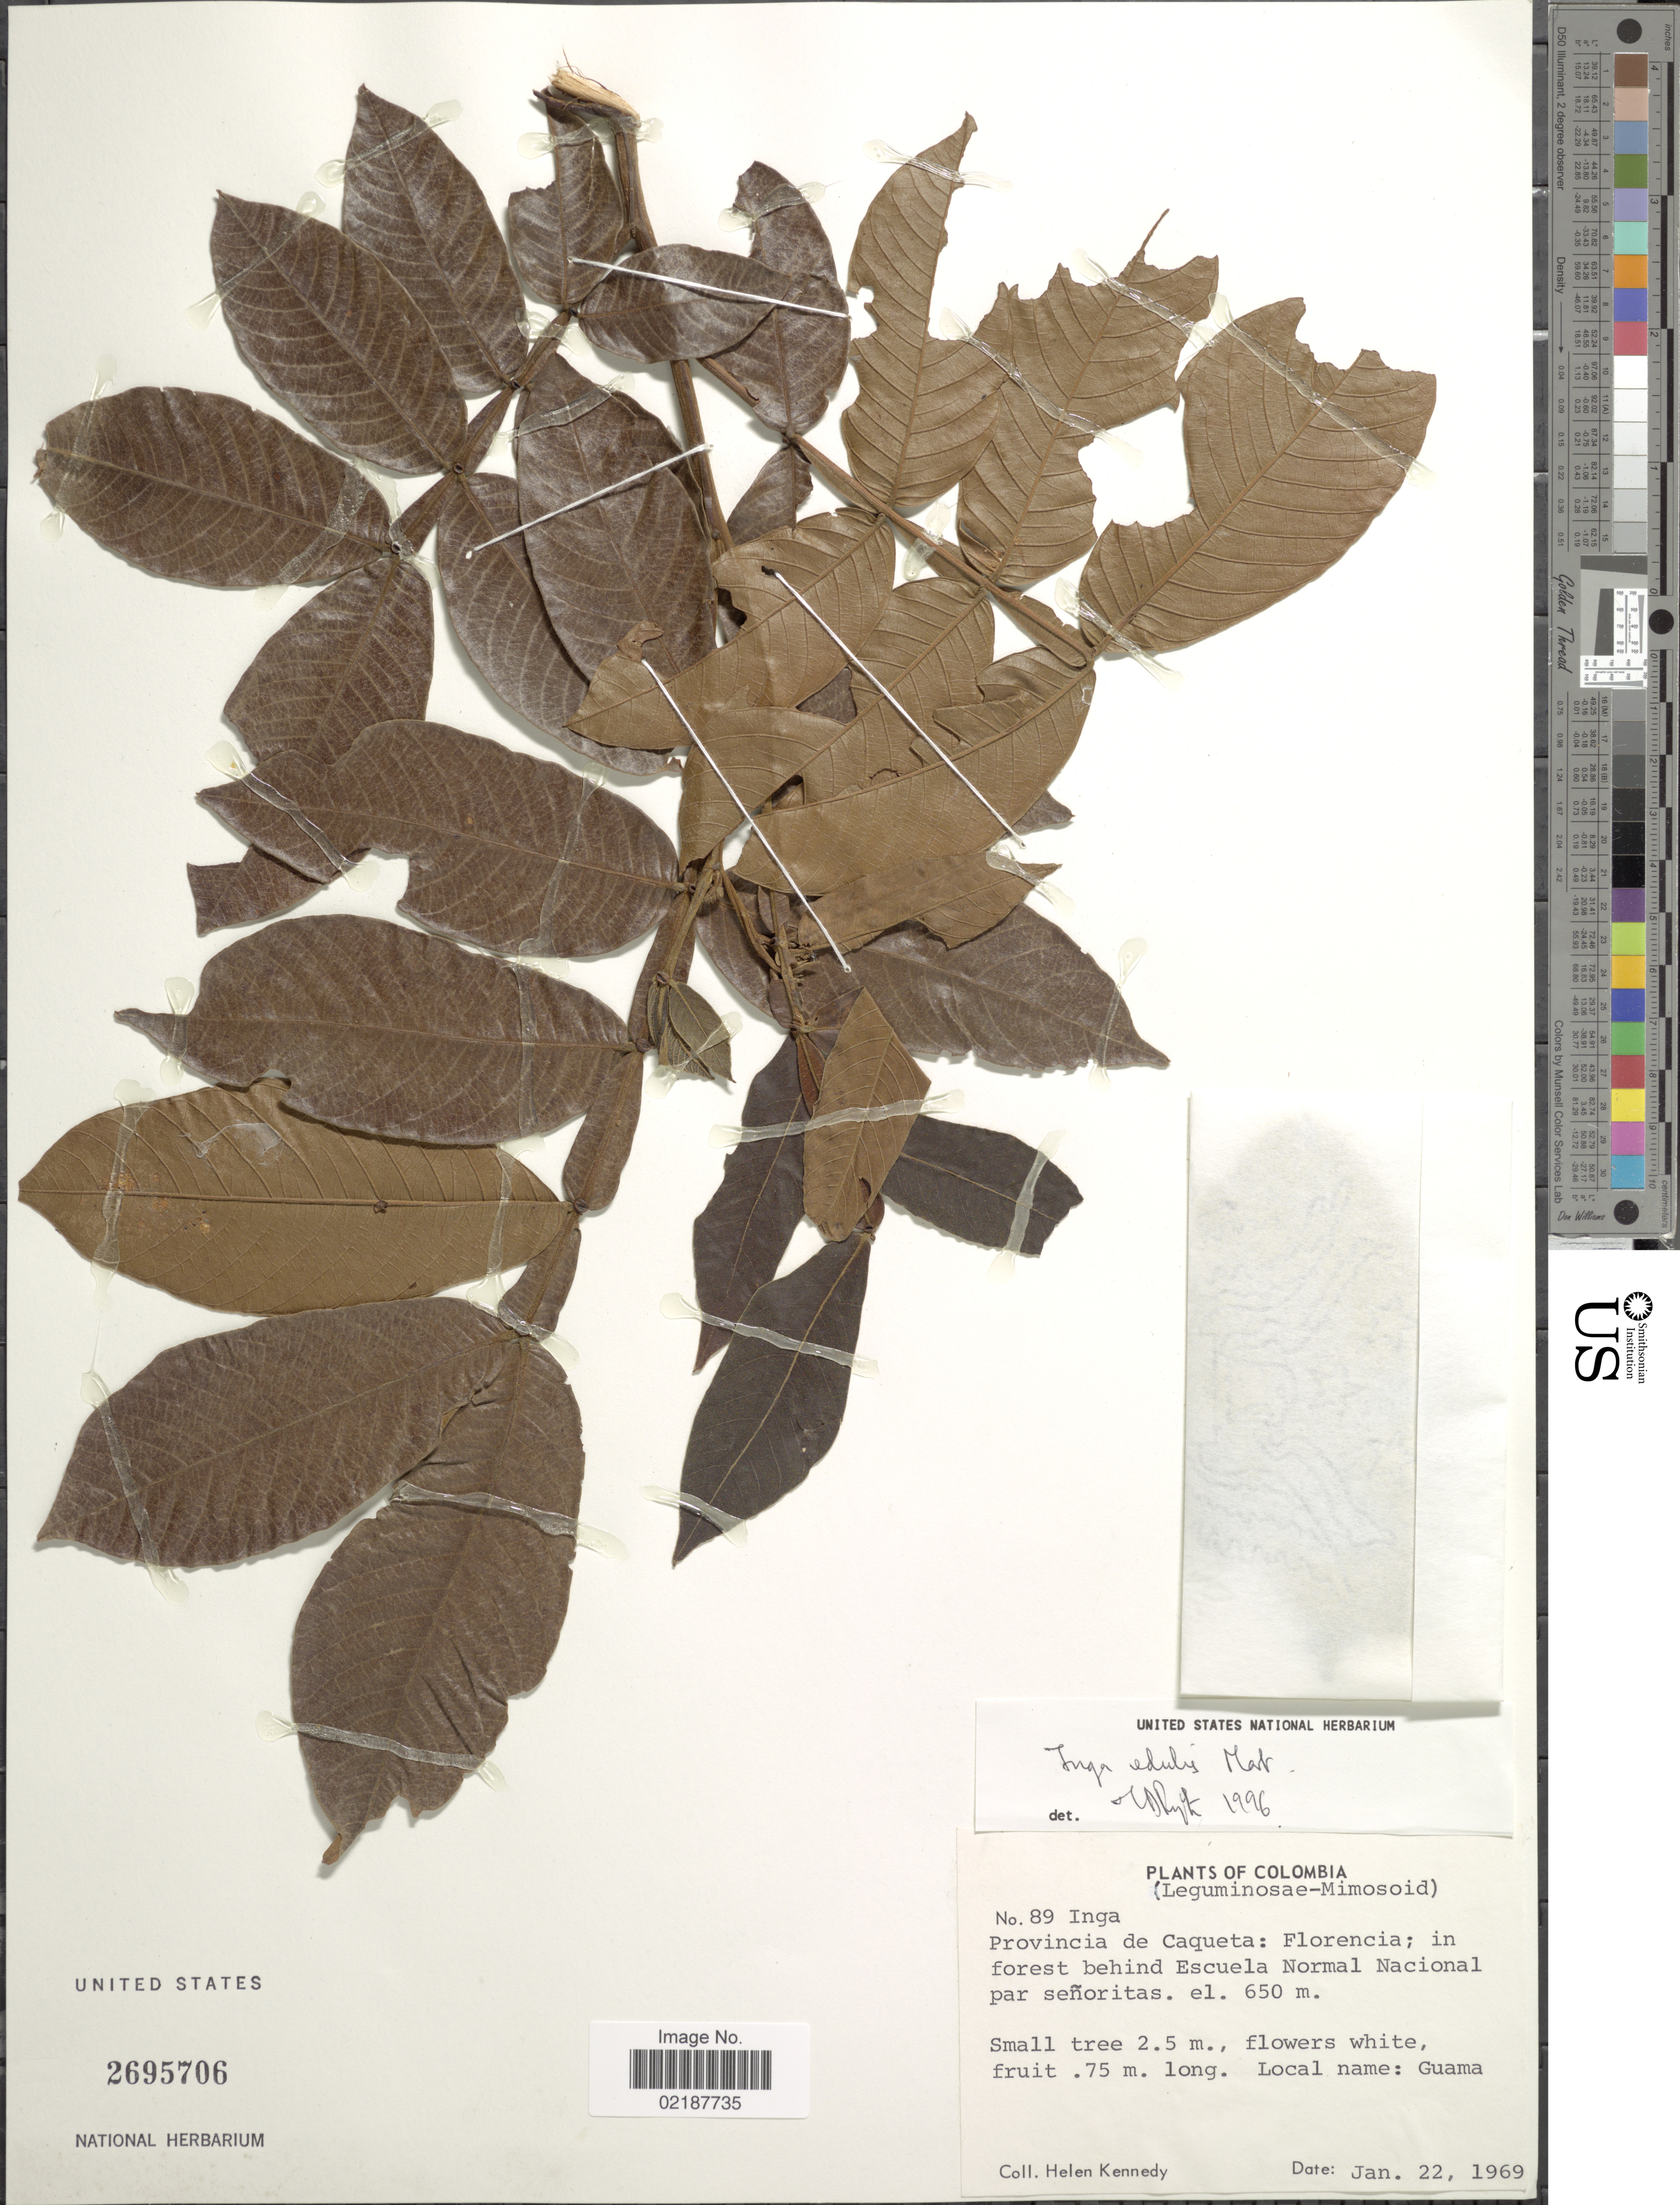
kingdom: Plantae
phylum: Tracheophyta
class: Magnoliopsida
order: Fabales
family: Fabaceae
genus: Inga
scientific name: Inga edulis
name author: Mart.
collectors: H. Kennedy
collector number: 89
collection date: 1969-01-22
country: Colombia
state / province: Caquetá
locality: Provincis de Caqueta: Florencia, in forest behind Escuela Normal Nacional par señoritas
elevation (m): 650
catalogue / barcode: US 2695706